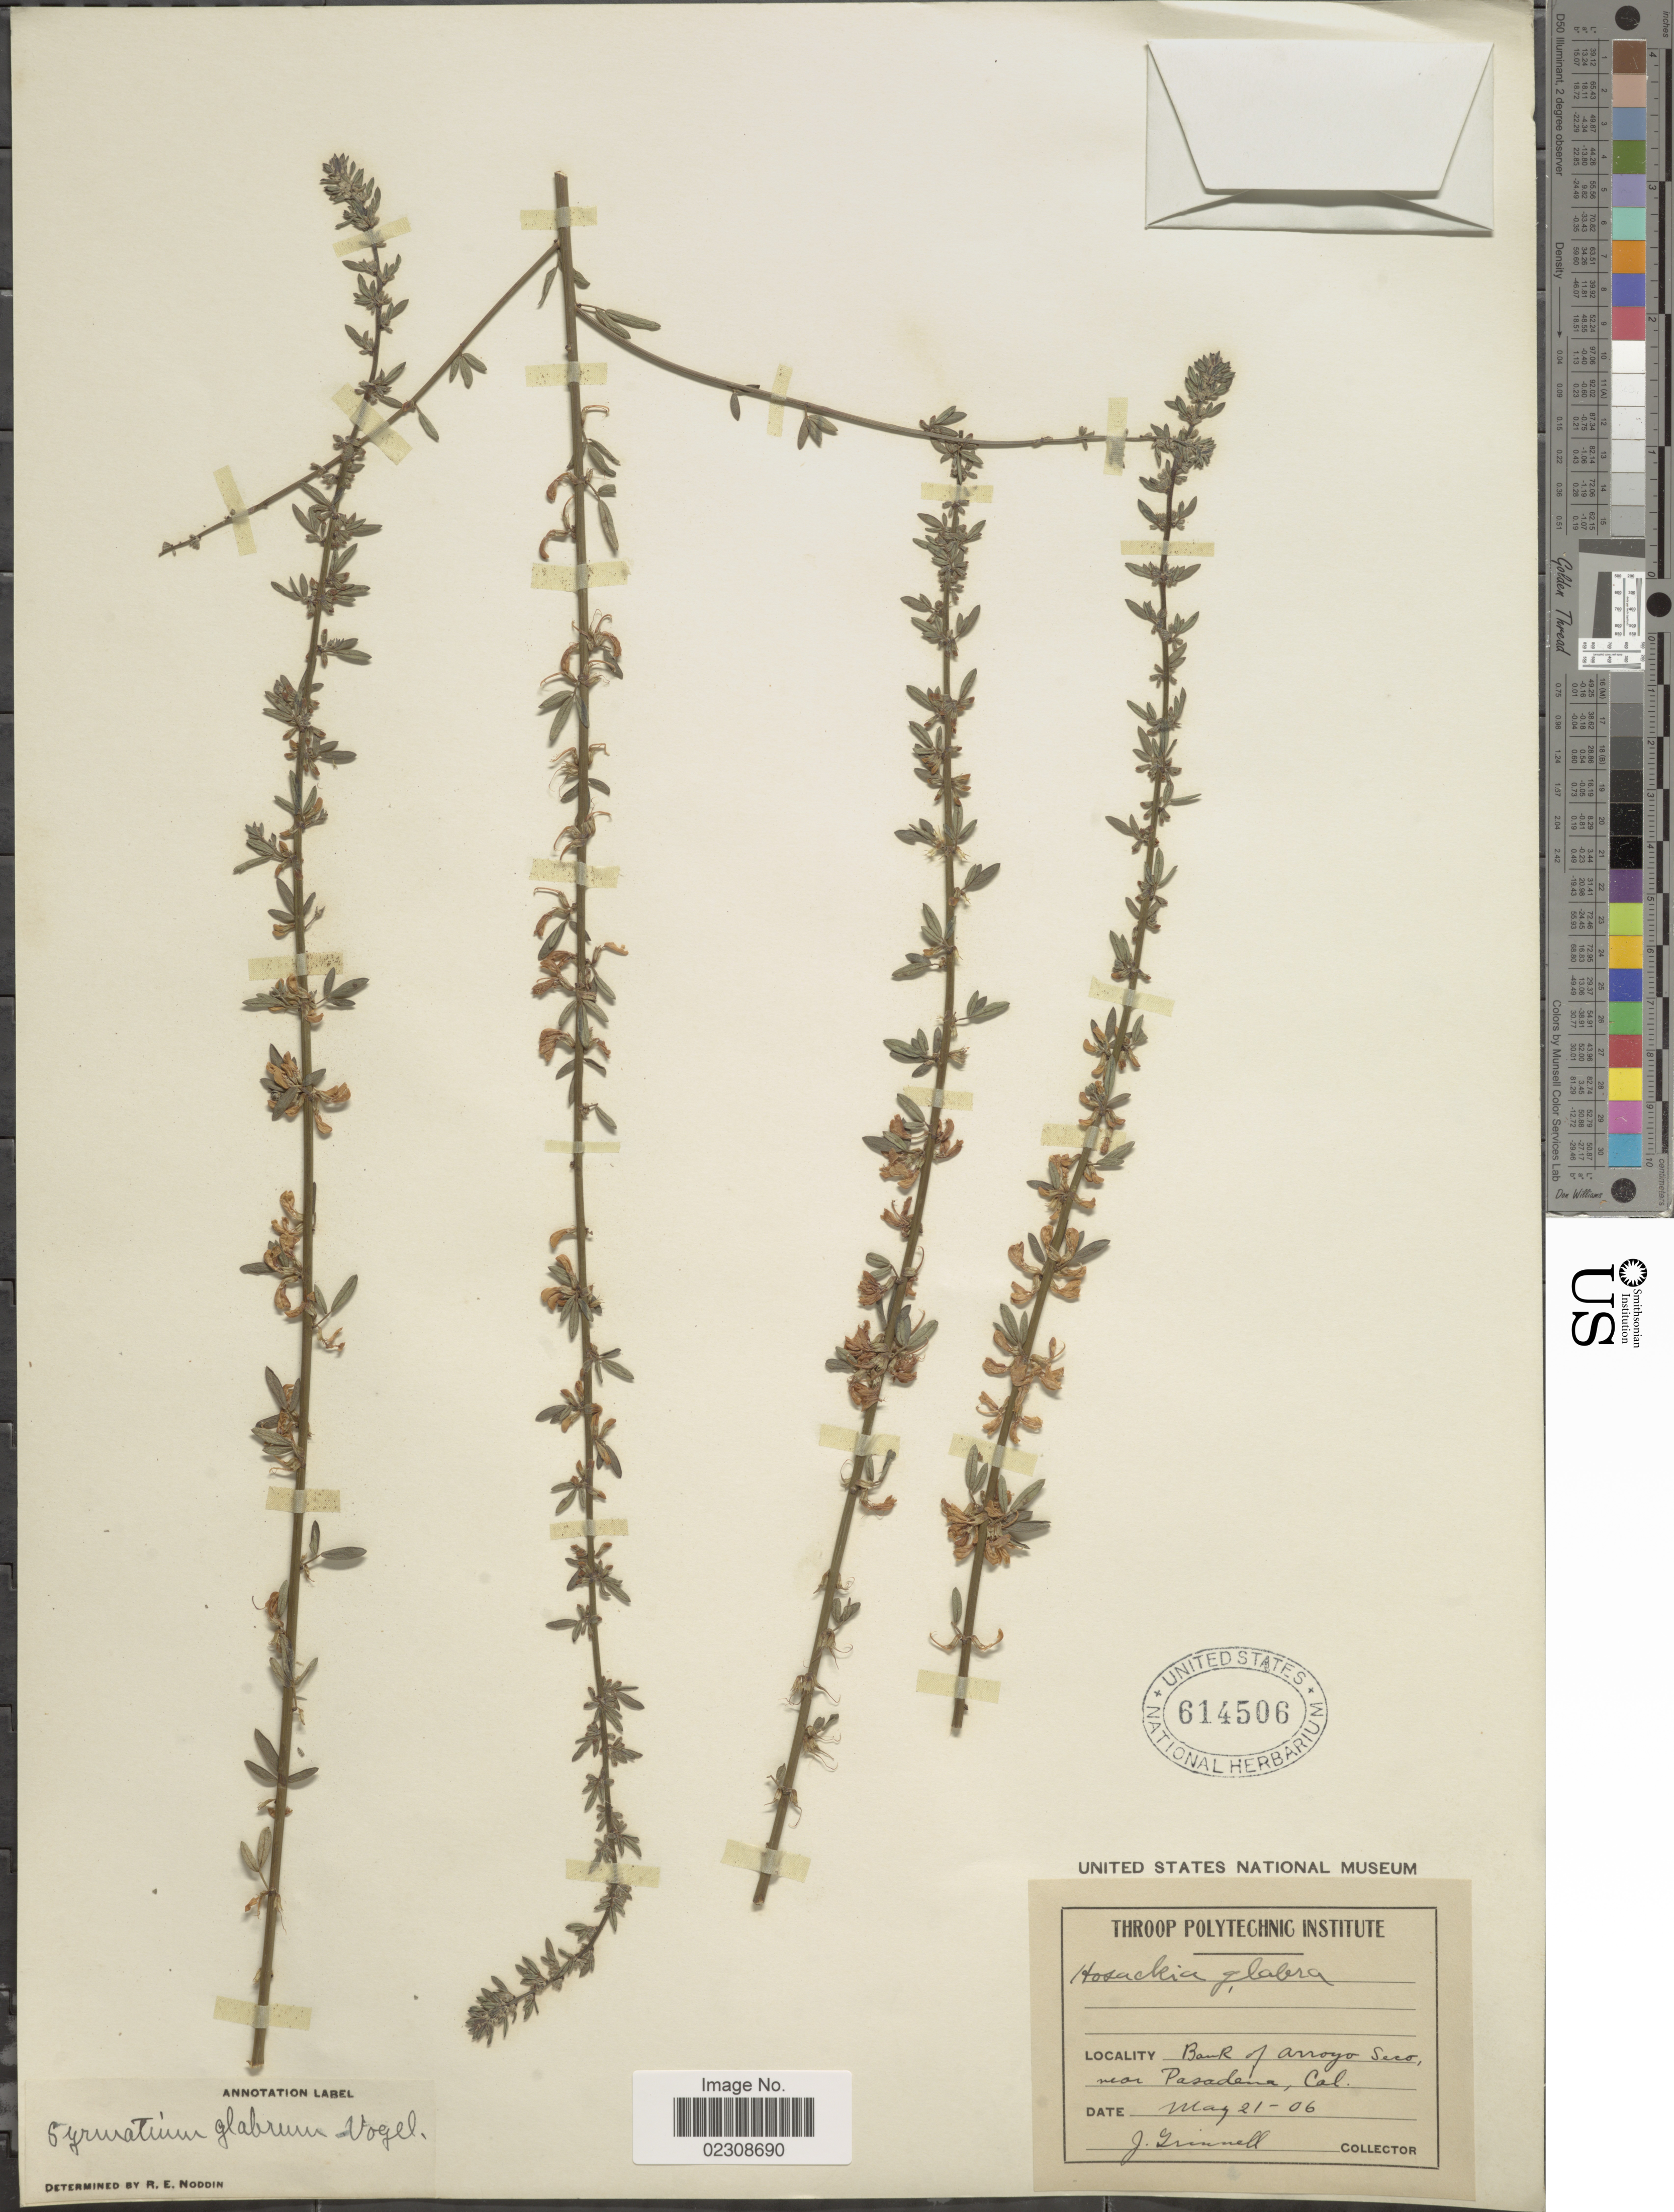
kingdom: Plantae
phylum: Tracheophyta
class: Magnoliopsida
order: Fabales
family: Fabaceae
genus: Syrmatium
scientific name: Syrmatium glabrum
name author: Vogel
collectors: J. Grinnell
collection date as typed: Transcribed d/m/y: 21/5/6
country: United States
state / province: California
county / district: Los Angeles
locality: Bank of Arryou Seco, near Pasadena, Cal.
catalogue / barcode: US 614506